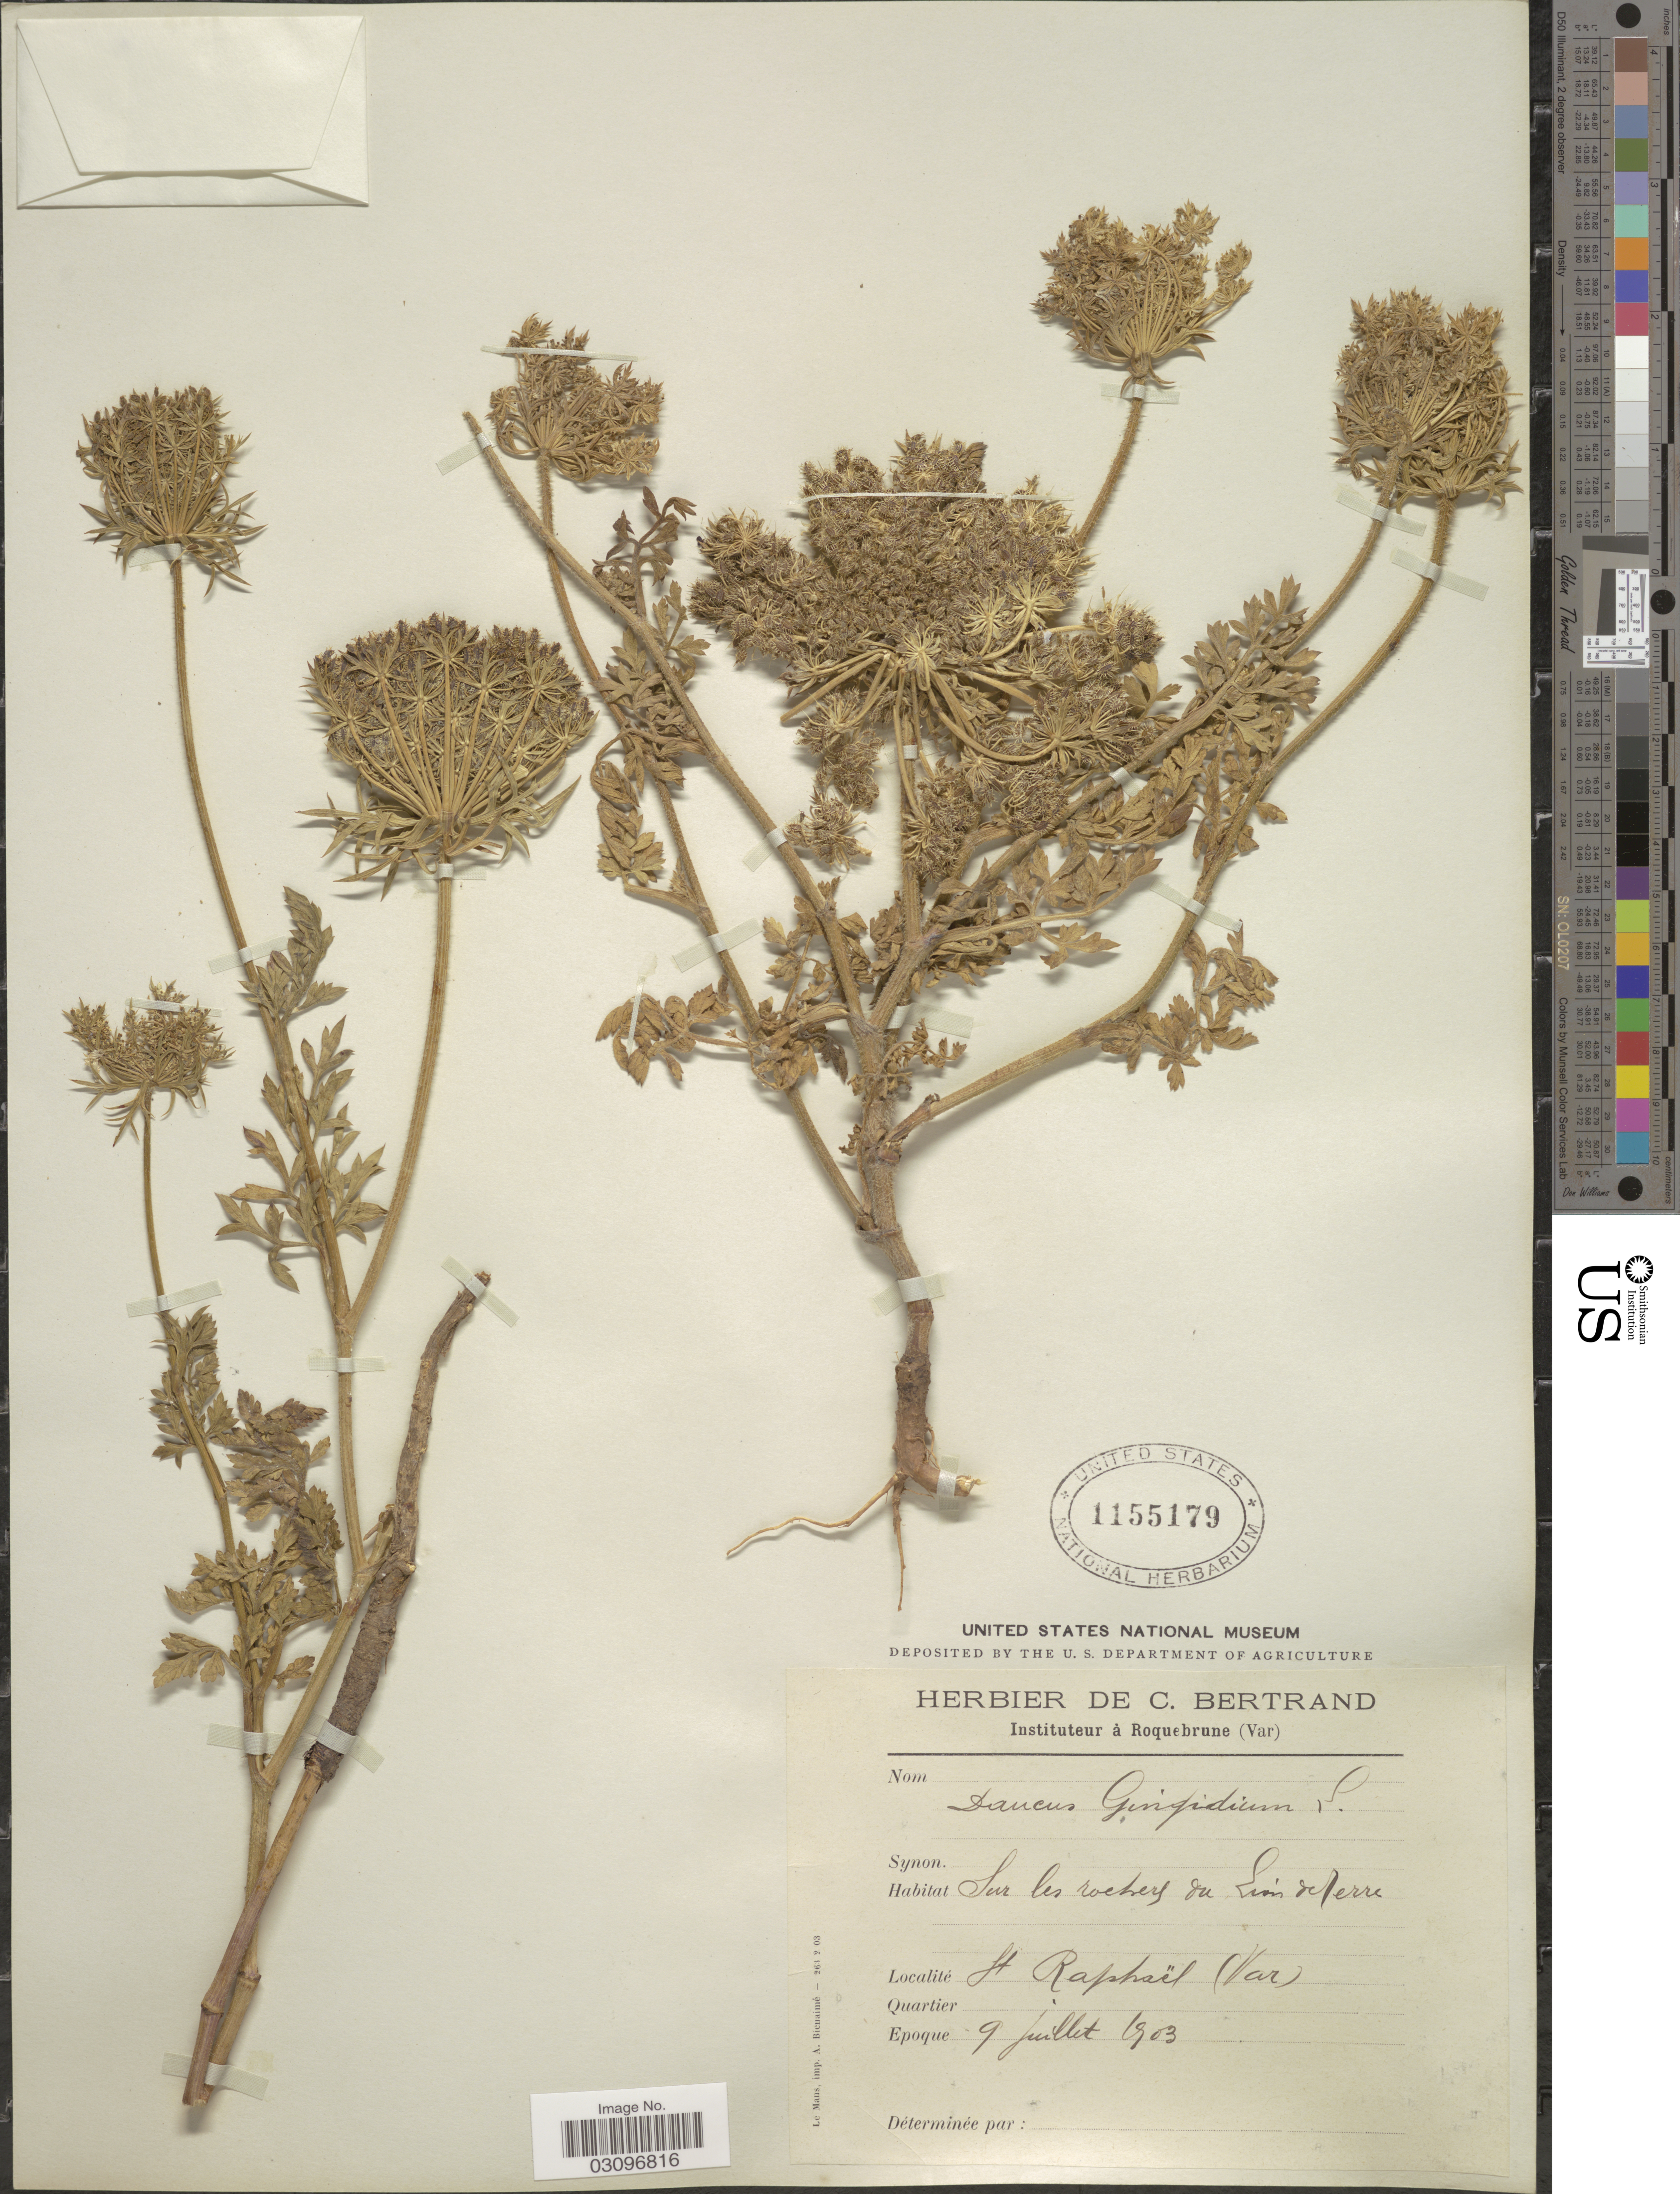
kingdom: Plantae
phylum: Tracheophyta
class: Magnoliopsida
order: Apiales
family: Apiaceae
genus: Daucus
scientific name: Daucus gingidium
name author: L.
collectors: Ex herb. C. Bertrand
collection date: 1903-07-09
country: France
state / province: Provence-Alpes-Côte d'Azur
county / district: Var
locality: St Raphaël (Var).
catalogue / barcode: US 1155179